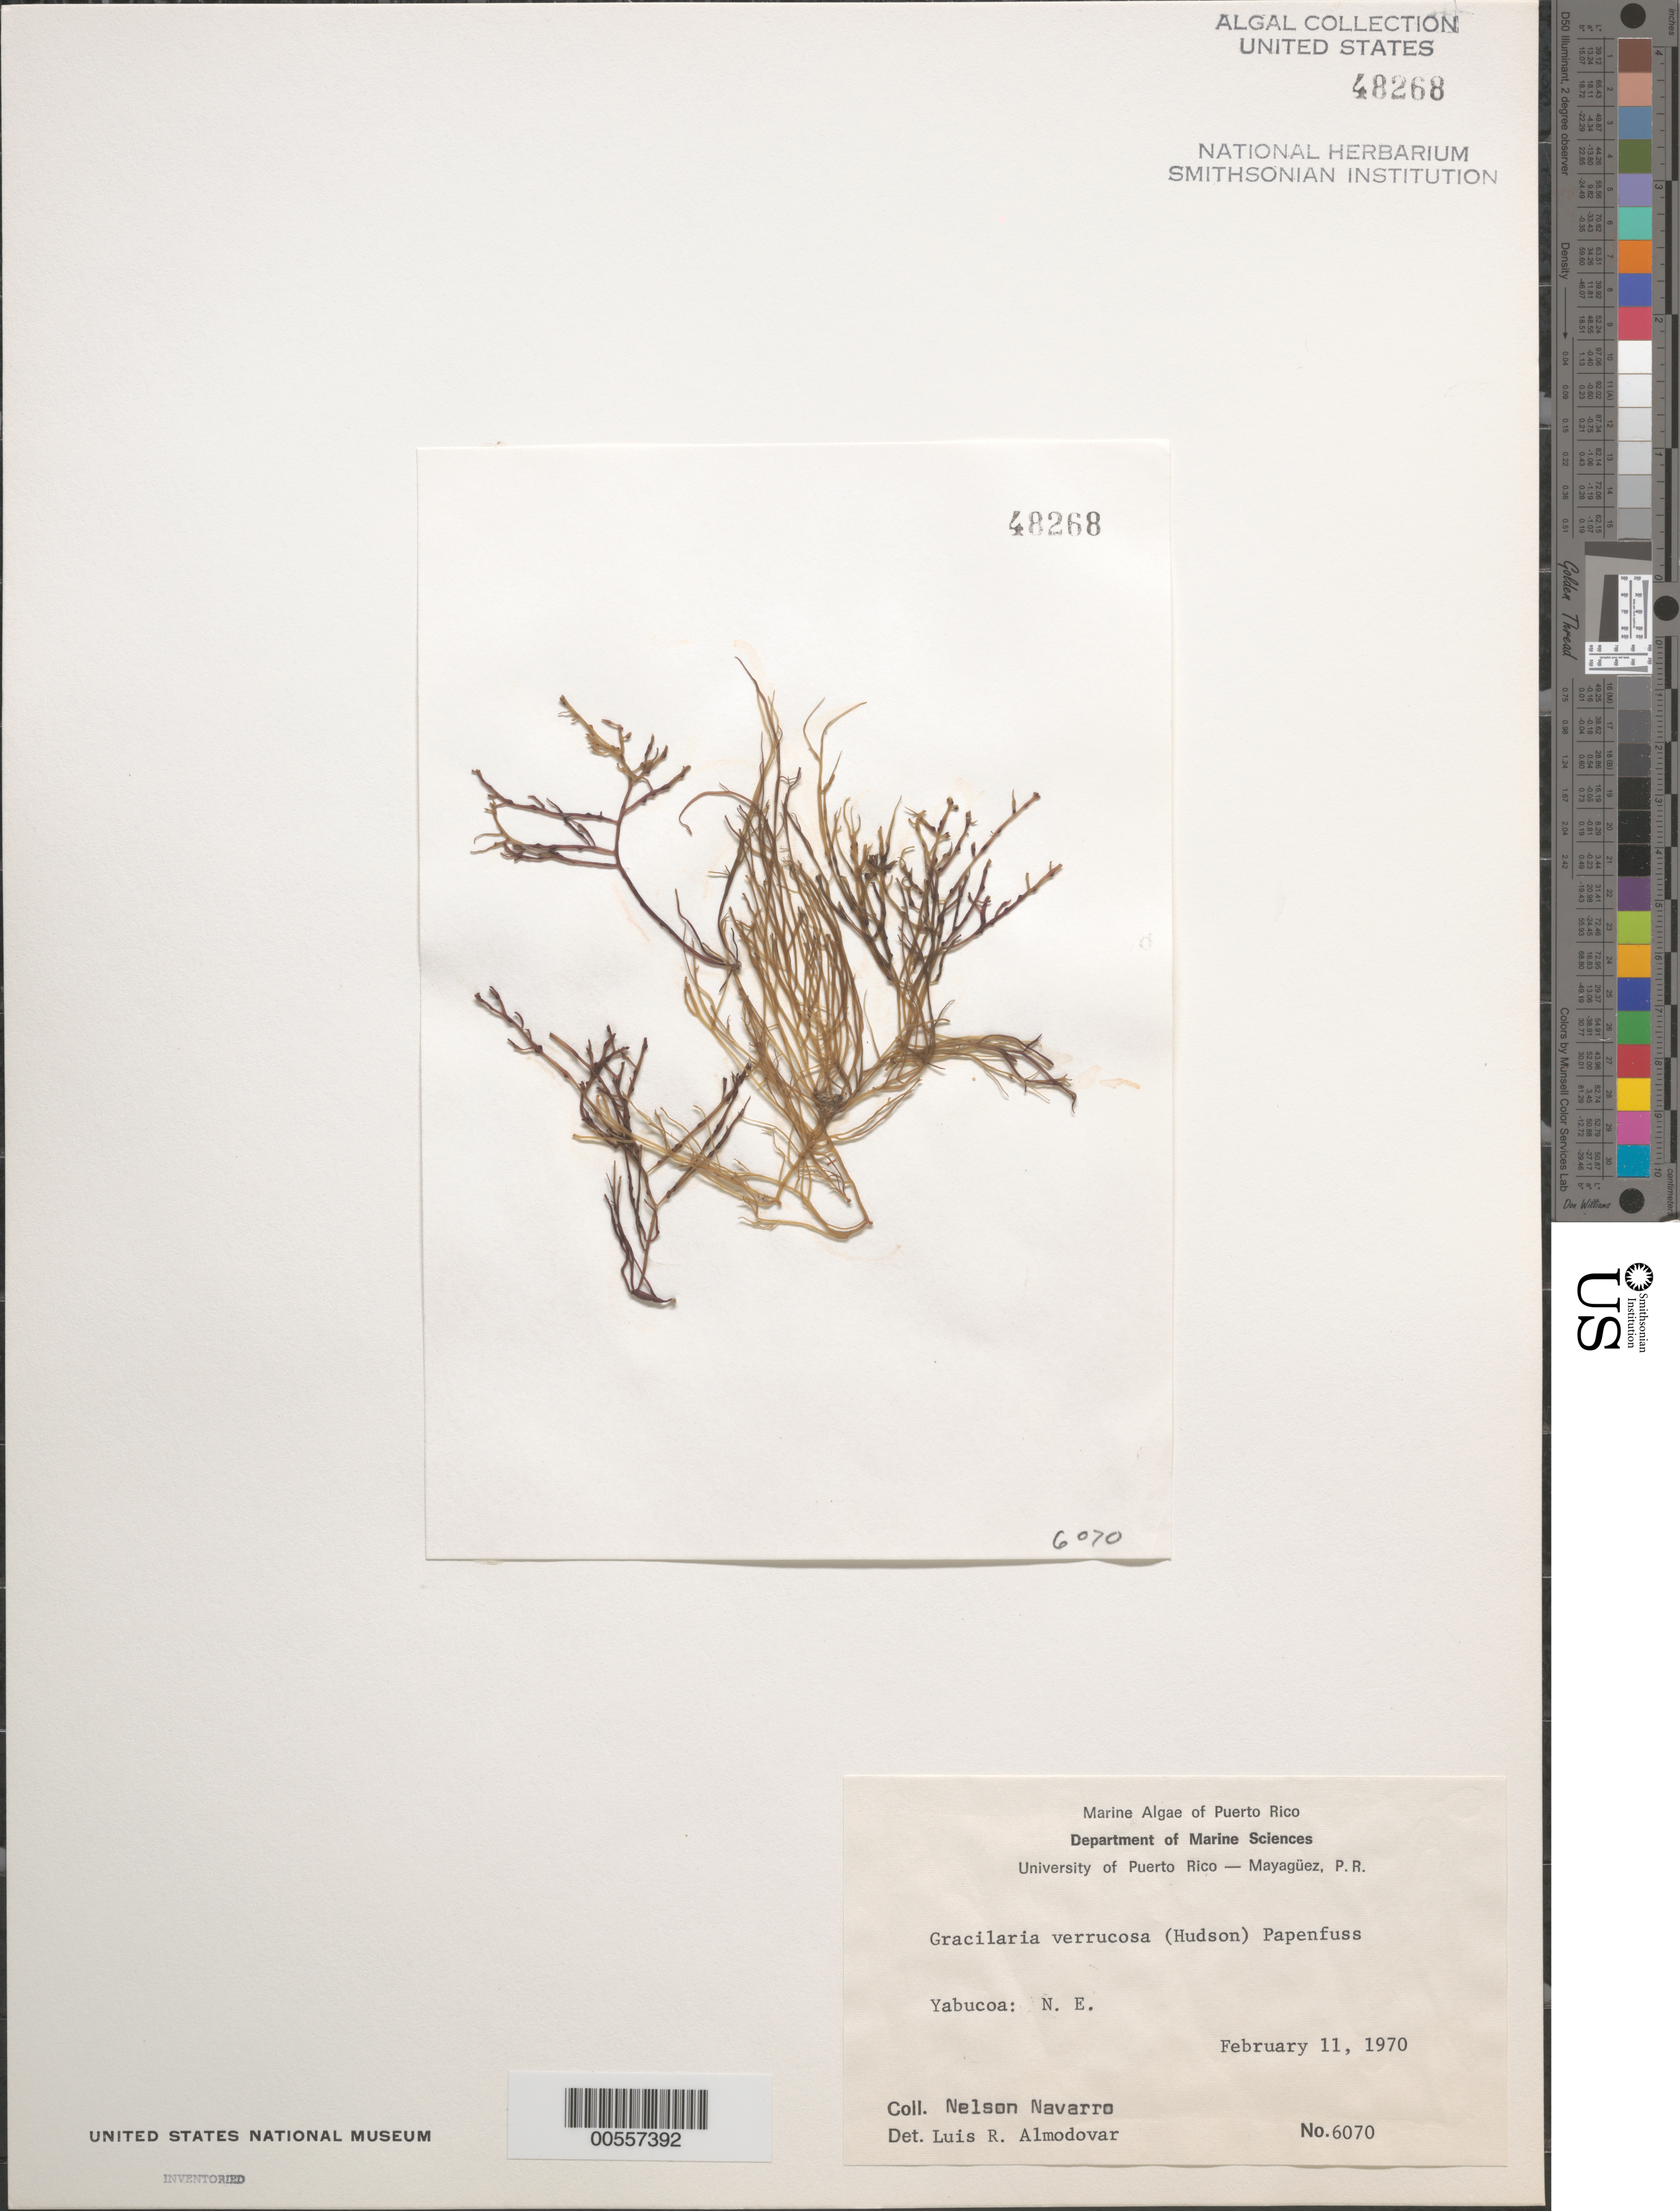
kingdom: Plantae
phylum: Rhodophyta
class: Florideophyceae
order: Gracilariales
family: Gracilariaceae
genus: Gracilariopsis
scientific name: Gracilariopsis longissima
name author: (S.G. Gmel.) Steentoft et al.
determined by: Algae name updating Project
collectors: N. Navarro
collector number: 6070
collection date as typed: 11 Feb 1970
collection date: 1970-02-11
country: Puerto Rico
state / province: Yabucoa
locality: "N. A."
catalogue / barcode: US 48268